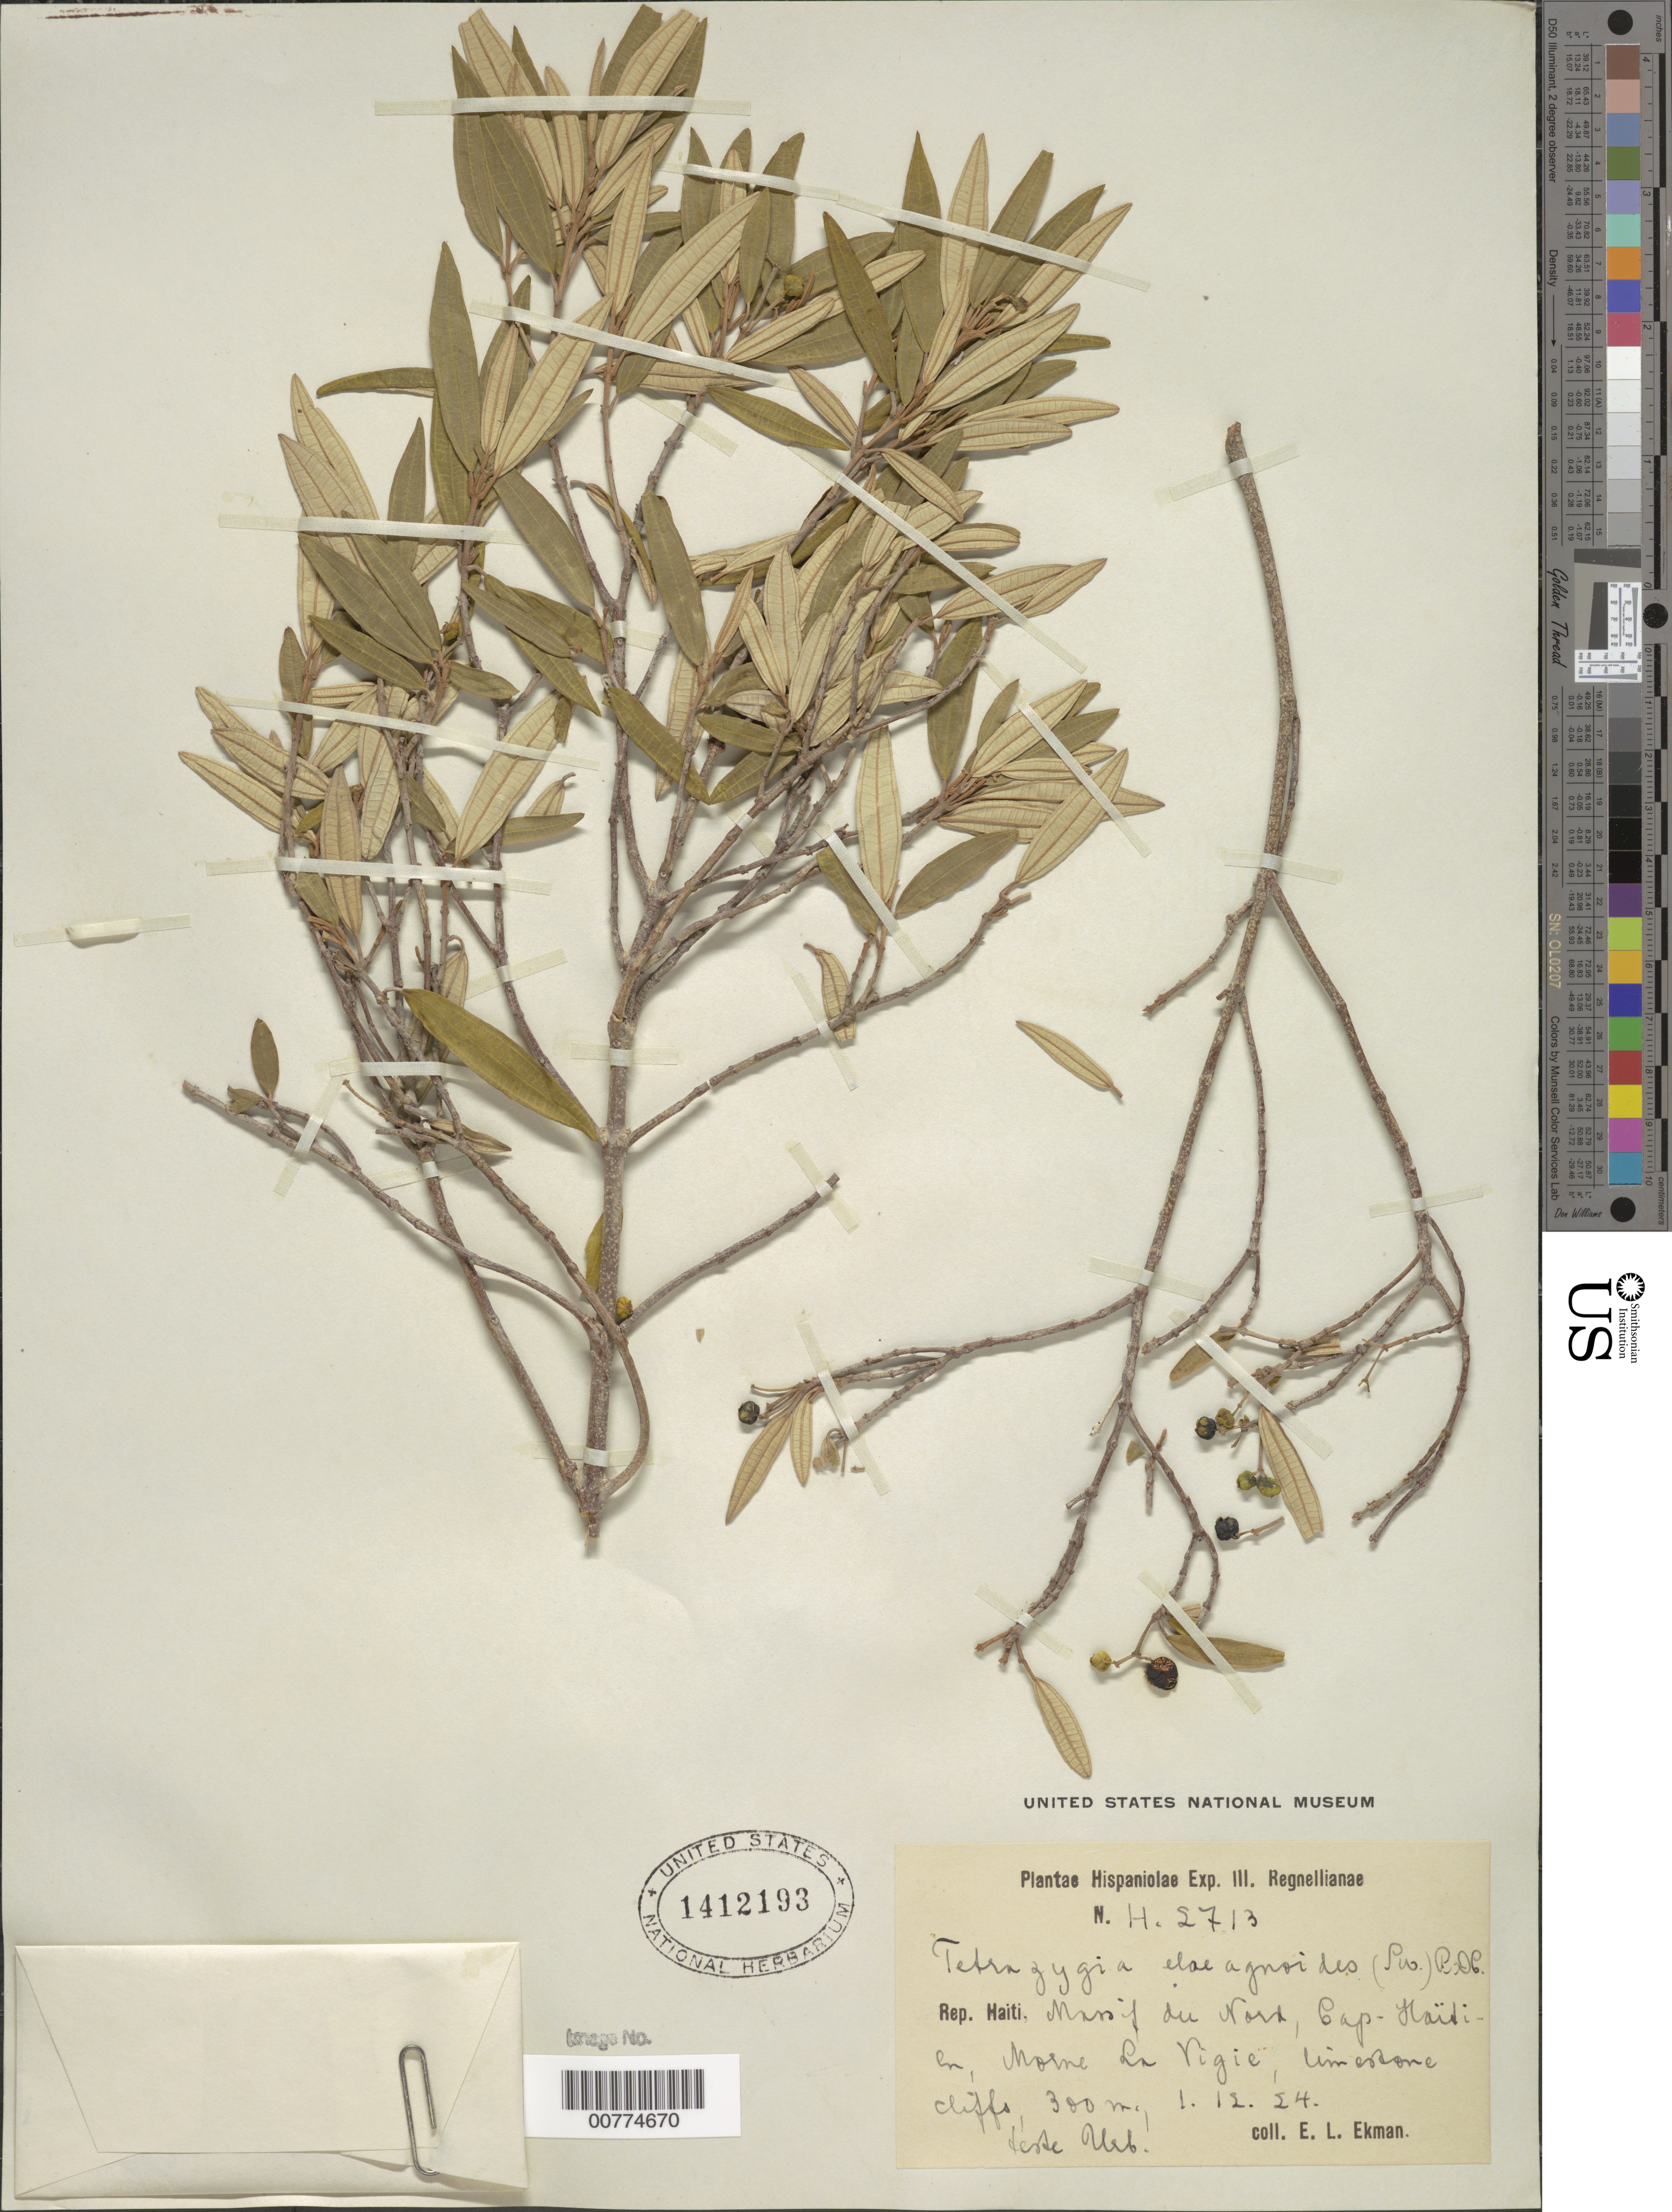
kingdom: Plantae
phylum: Tracheophyta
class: Magnoliopsida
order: Myrtales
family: Melastomataceae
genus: Miconia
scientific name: Miconia elaeagnoides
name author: (Sw.) Griseb.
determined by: Judd, Walter S.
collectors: E. L. Ekman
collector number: H 2713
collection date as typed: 01 Dec 1924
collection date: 1924-12-01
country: Haiti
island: Hispaniola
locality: Massif du Nord, Cap. Haïtien, Morne La Vigie.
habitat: Limestone cliffs.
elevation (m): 300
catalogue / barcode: US 1412193